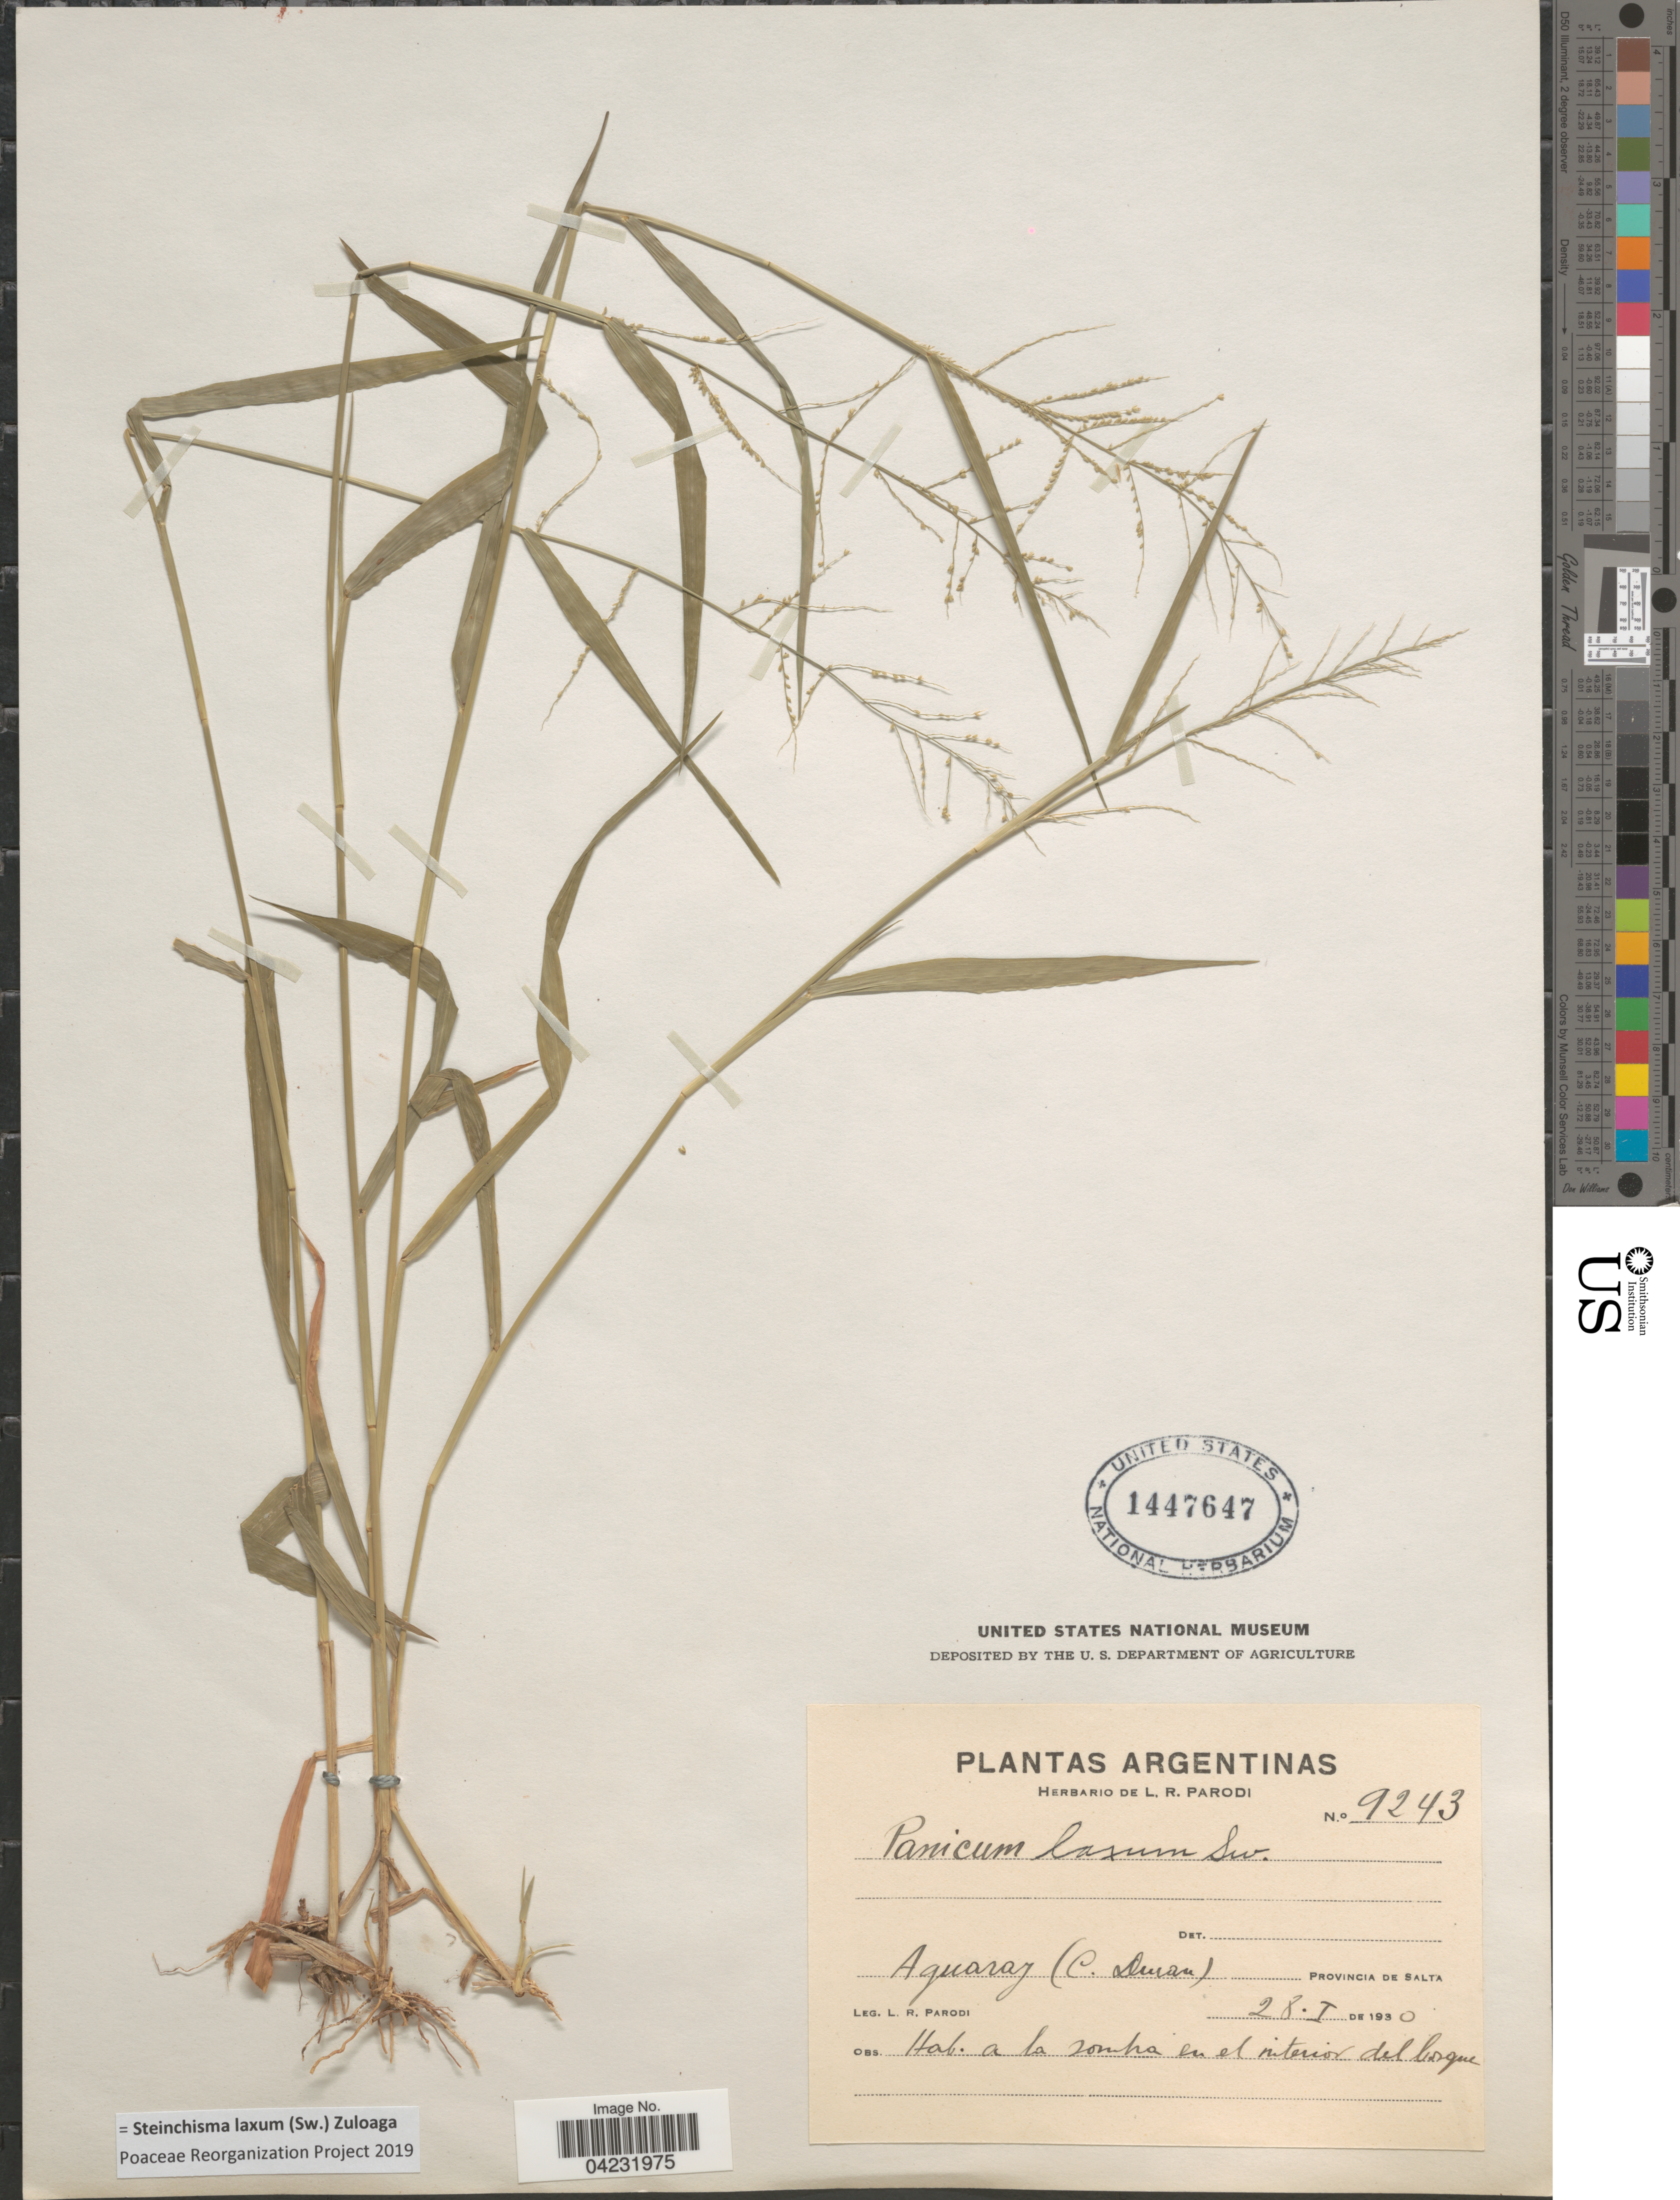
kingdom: Plantae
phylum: Tracheophyta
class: Liliopsida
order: Poales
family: Poaceae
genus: Steinchisma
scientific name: Steinchisma laxum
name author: (Sw.) Zuloaga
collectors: L. R. Parodi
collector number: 9243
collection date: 1930-01-28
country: Argentina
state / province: Salta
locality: Aguaraj (C. Duran).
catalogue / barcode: US 1447647